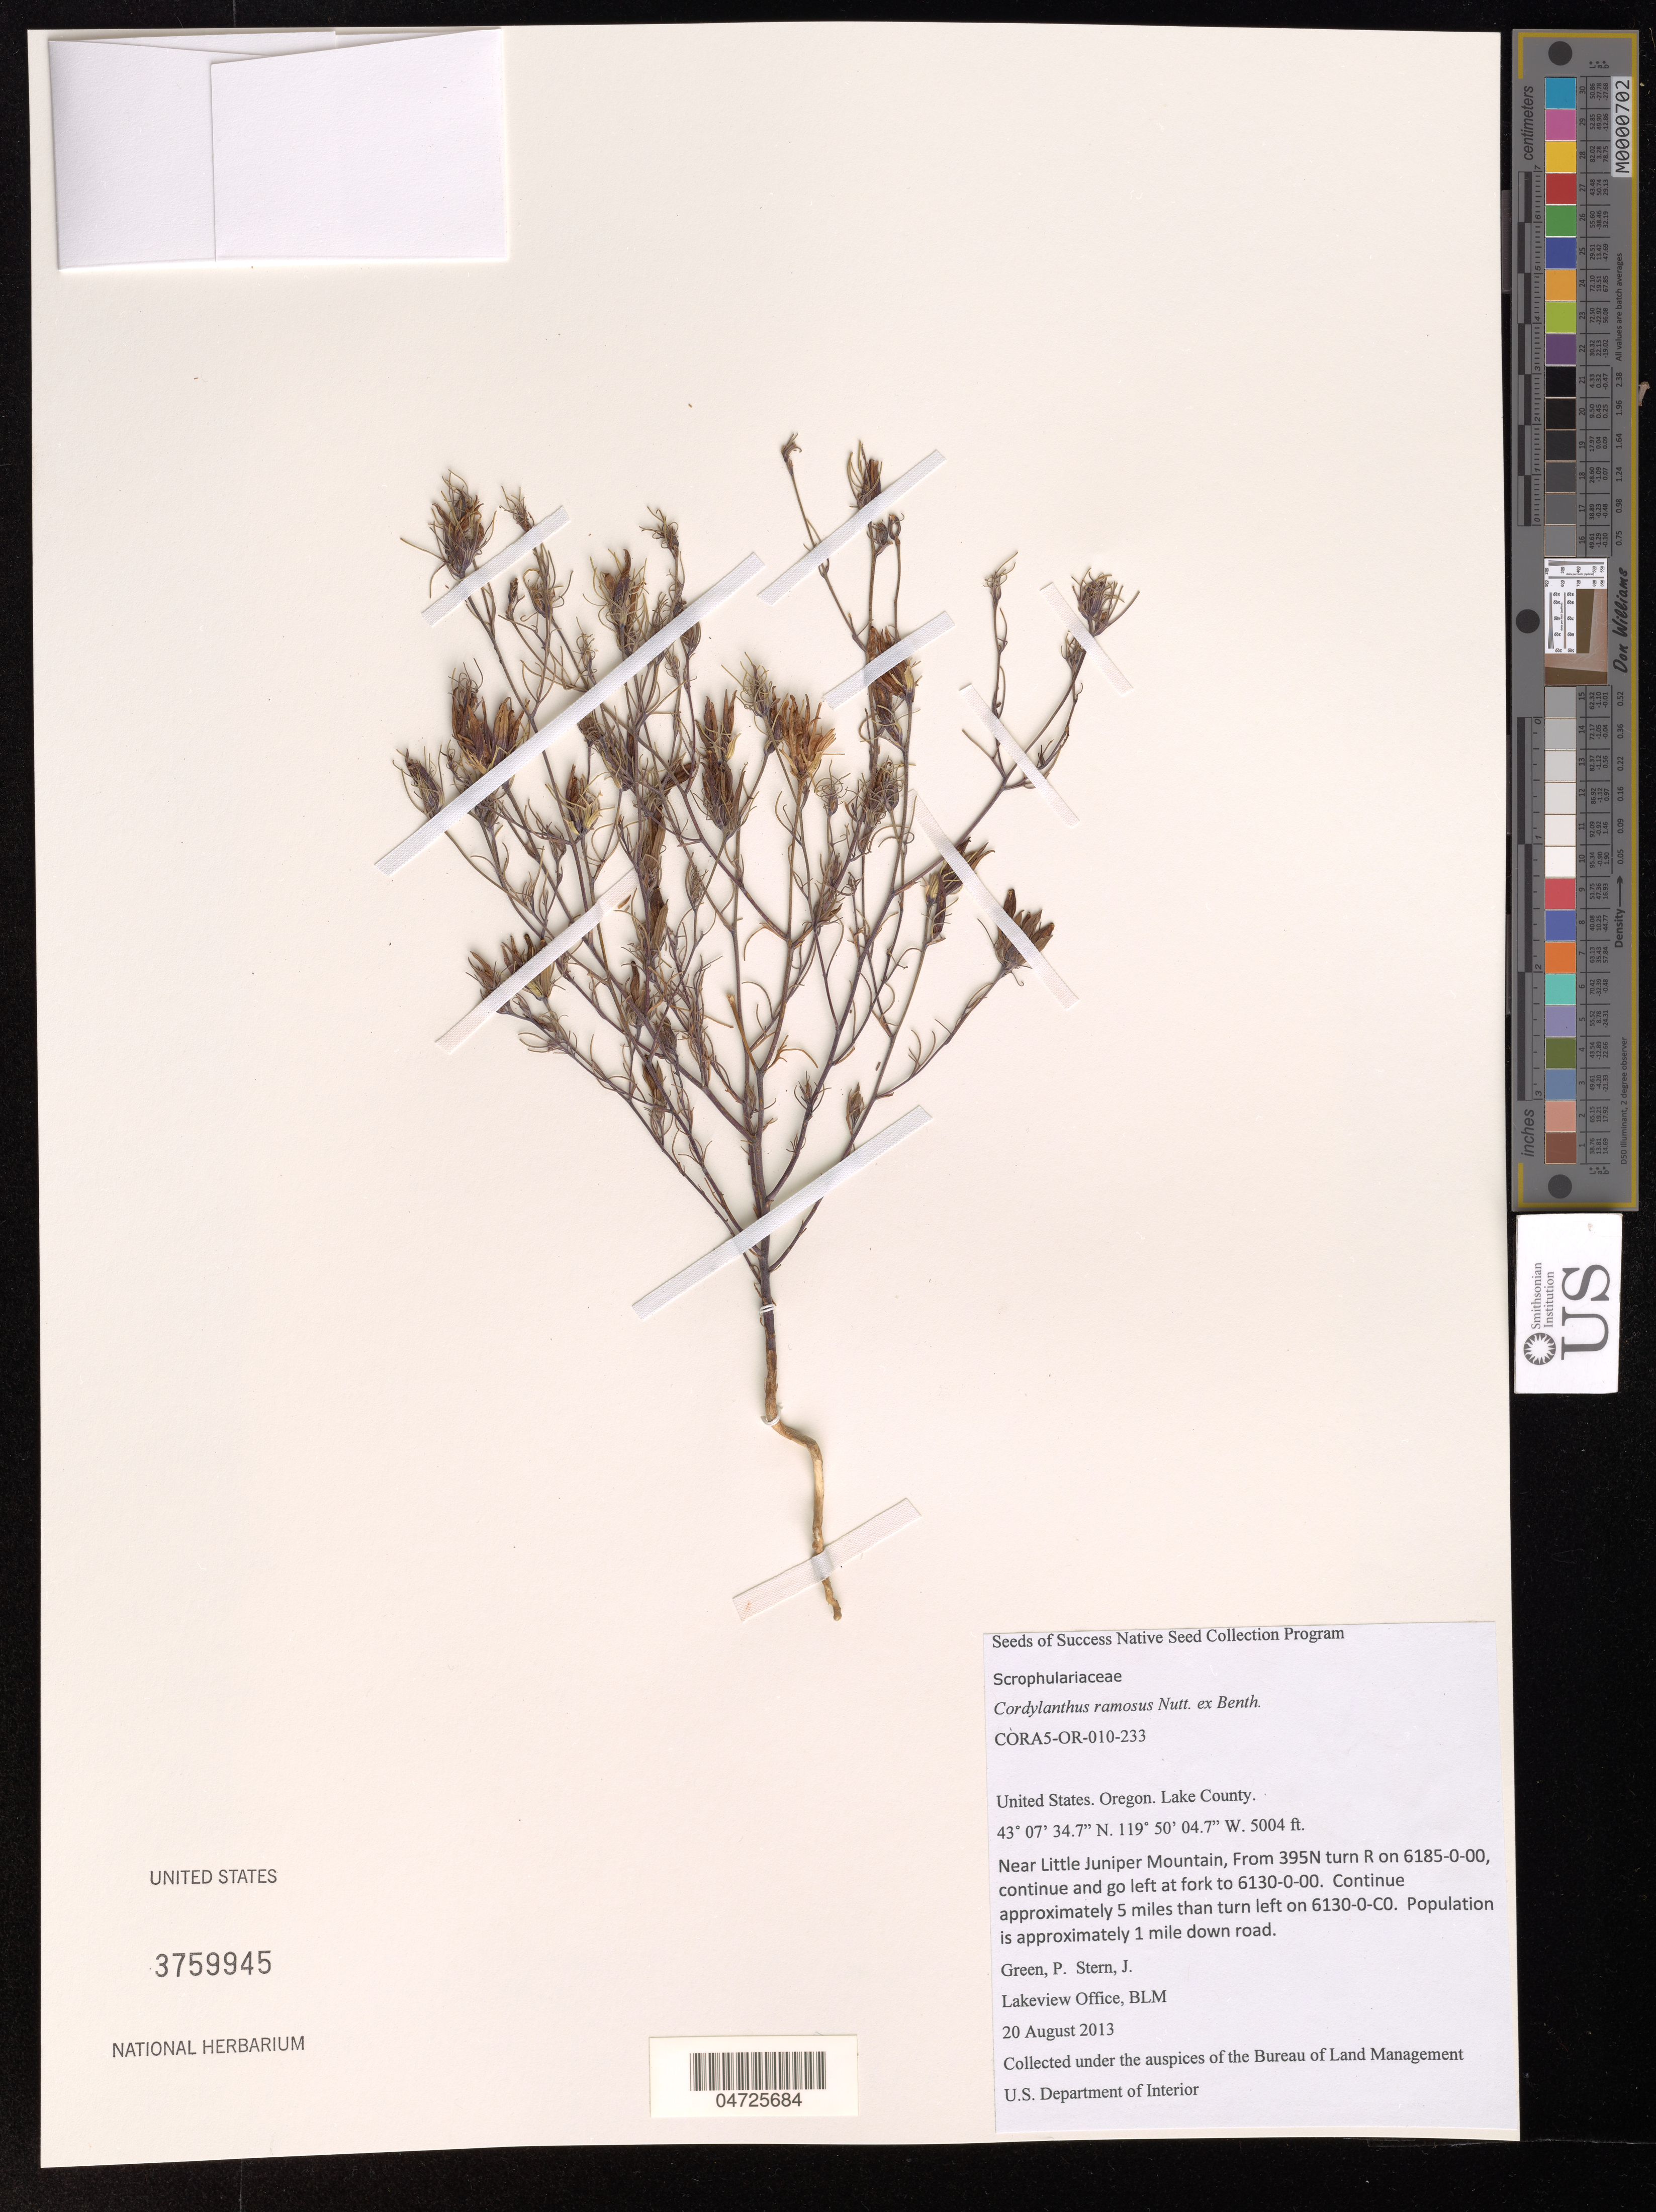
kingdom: Plantae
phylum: Tracheophyta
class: Magnoliopsida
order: Lamiales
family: Orobanchaceae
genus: Cordylanthus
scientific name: Cordylanthus ramosus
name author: Nutt. ex Benth.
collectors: P. Green & J. Stern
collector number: CORA5-OR-010-233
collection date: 2013-08-20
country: United States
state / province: Oregon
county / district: Lake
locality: Lake County. Near Little Juniper Mountain, From 395N turn R on 6185-0-00, continue and go left at fork to 6130-0-00. Continue approximately 5 miles than turn left on 6130-0-C0. Population is approximately 1 mile down road.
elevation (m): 1525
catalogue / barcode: US 3759945